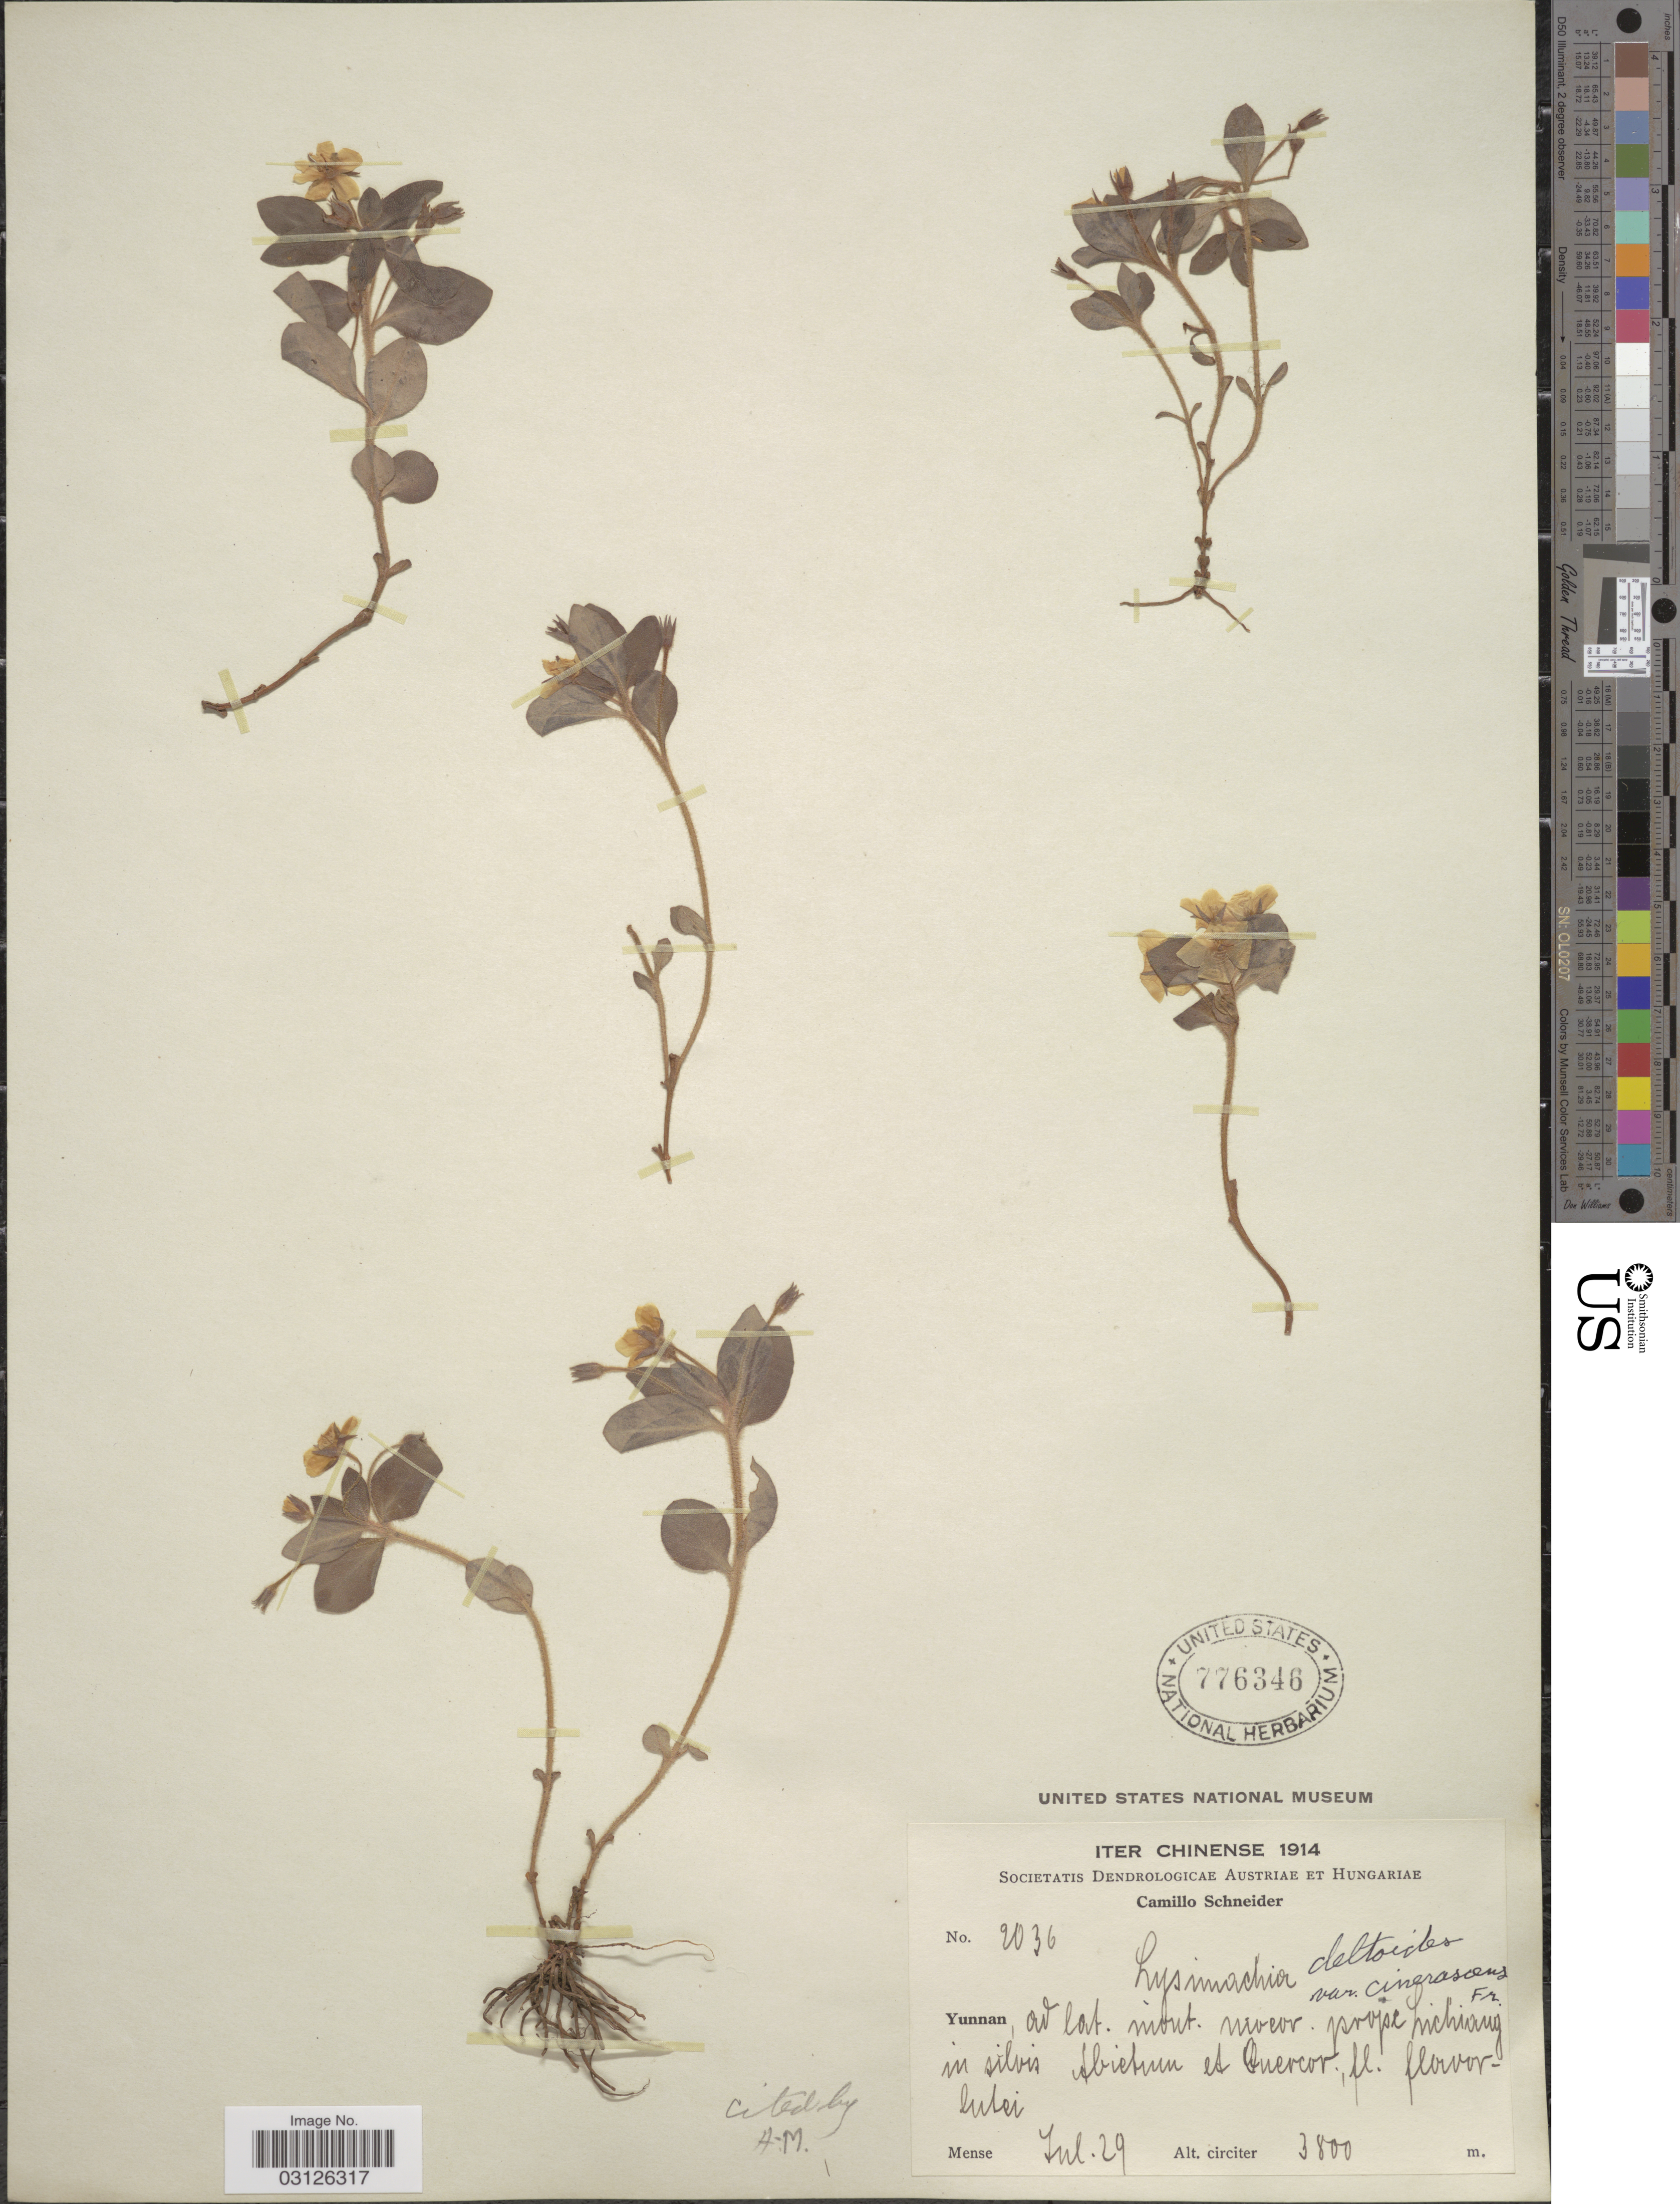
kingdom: Plantae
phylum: Tracheophyta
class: Magnoliopsida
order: Ericales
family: Primulaceae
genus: Lysimachia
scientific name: Lysimachia deltoidea var. cinerascens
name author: Franch.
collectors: C. K. Schneider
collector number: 2036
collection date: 1914-07-29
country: China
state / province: Yunnan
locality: Ad lat. mont. niveor. prope Lichiang in silvis Abietum [interpreted] et Quercor [interpreted]3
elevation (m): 3800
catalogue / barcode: US 776346